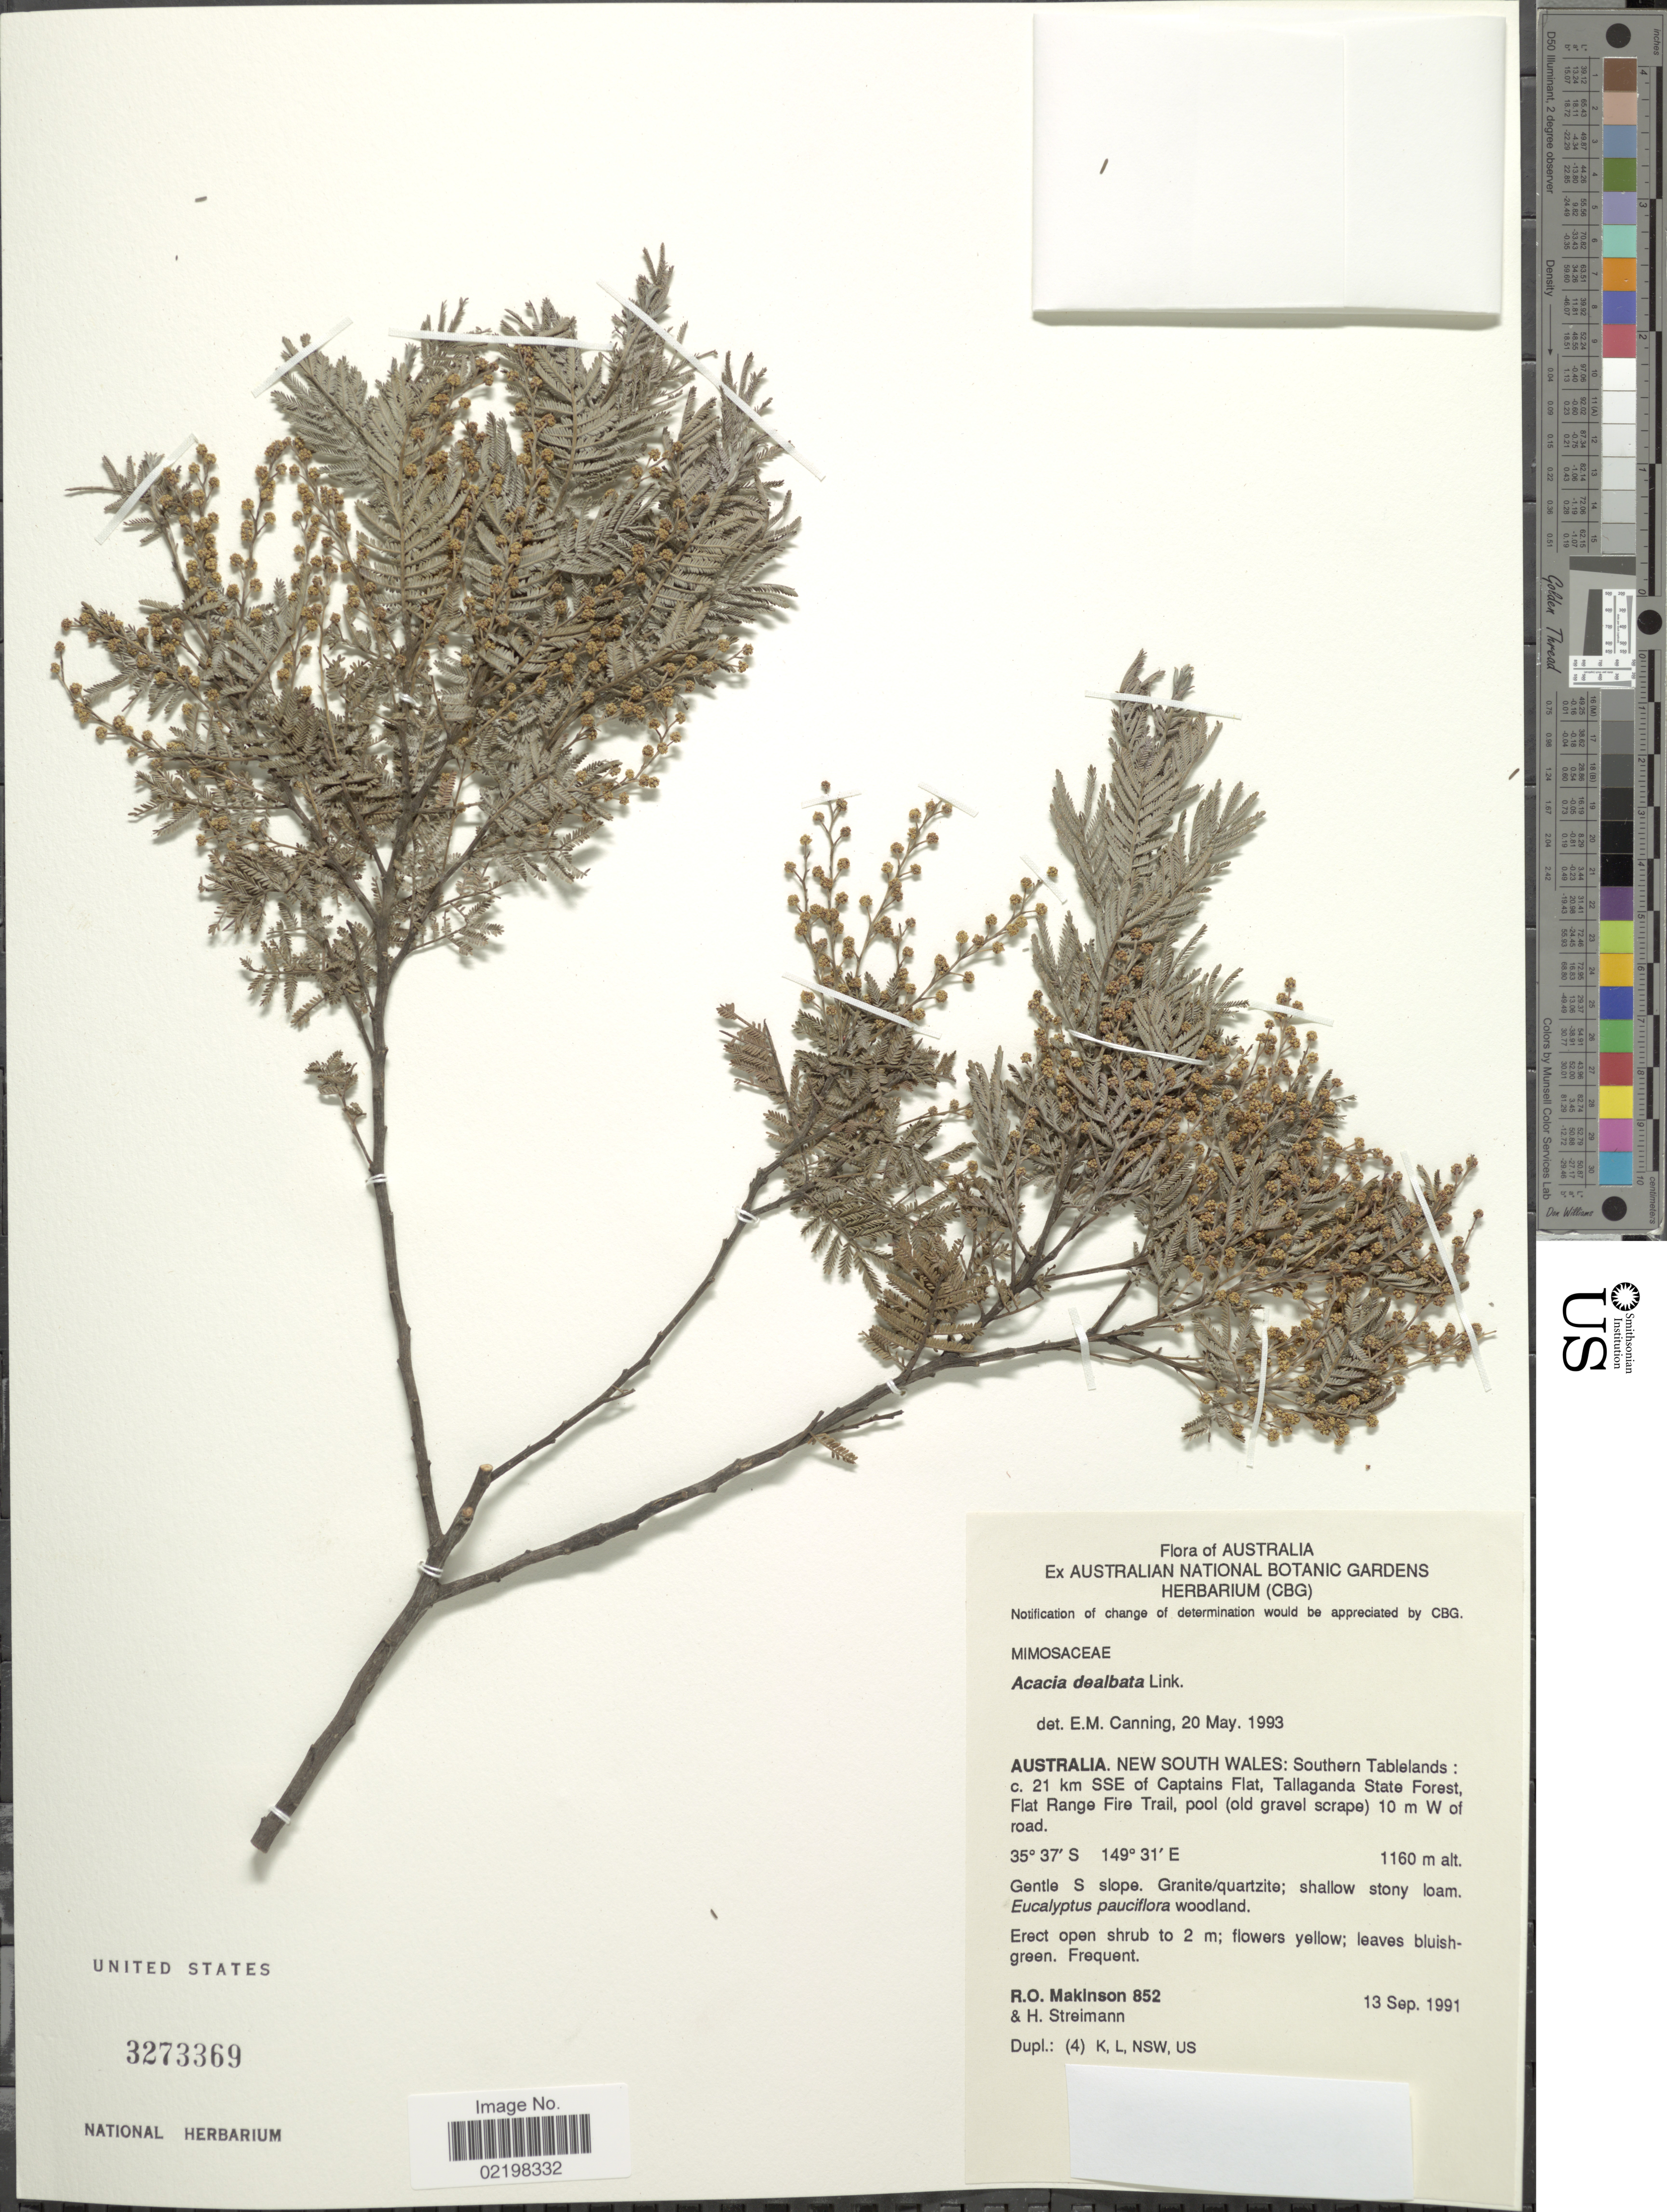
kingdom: Plantae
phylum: Tracheophyta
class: Magnoliopsida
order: Fabales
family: Fabaceae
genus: Acacia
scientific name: Acacia decurrens var. dealbata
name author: (Link) Maiden ex F. Muell.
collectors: R. Makinson & H. Streimann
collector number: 852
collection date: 1991-09-13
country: Australia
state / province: New South Wales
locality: A Southern Tablelands: c. 21 km SSE of Captains Flat, Tallaganda State Forest, Flat Range Fire Trail, pool (old gravel scrape) 10 m W of road.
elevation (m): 1160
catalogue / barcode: US 3273369